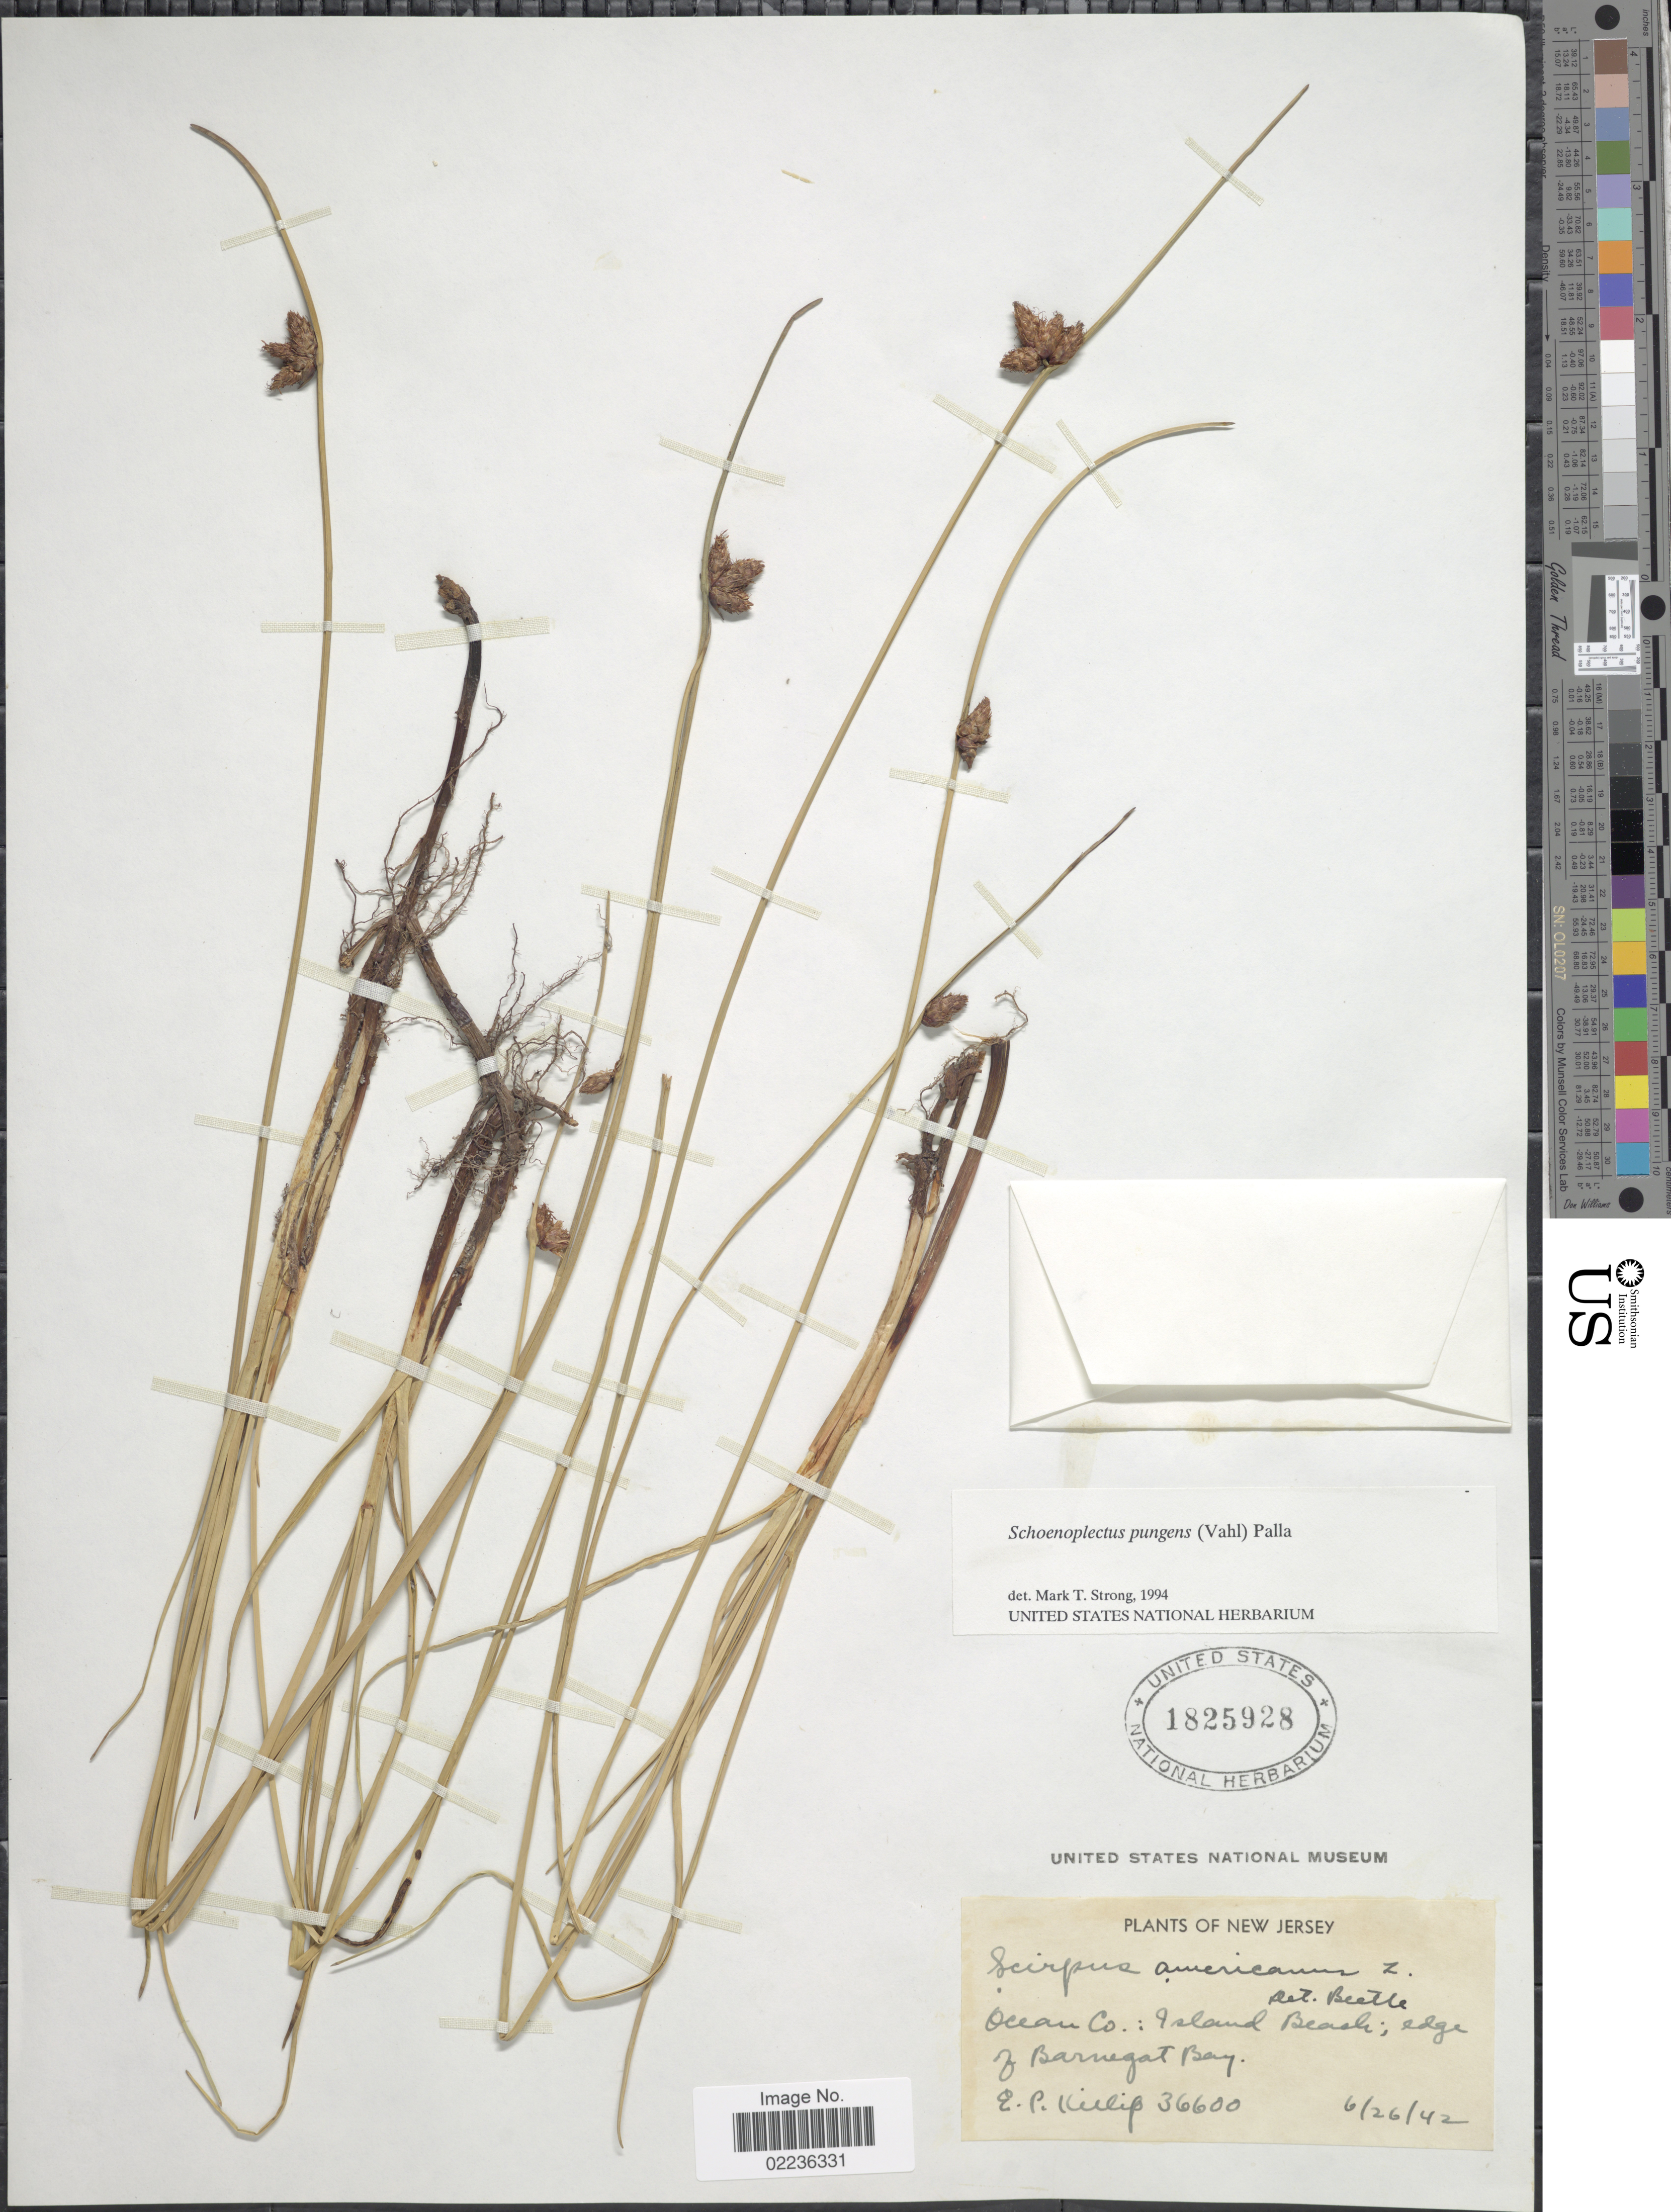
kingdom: Plantae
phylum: Tracheophyta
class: Liliopsida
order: Poales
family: Cyperaceae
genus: Schoenoplectus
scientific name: Schoenoplectus pungens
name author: (Vahl) Palla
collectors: E. P. Killip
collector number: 36600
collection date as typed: Transcribed d/m/y: 26/6/42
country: United States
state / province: New Jersey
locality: Ocean Co.: Island Beach; edge of Barnegat Bay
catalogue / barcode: US 1825928